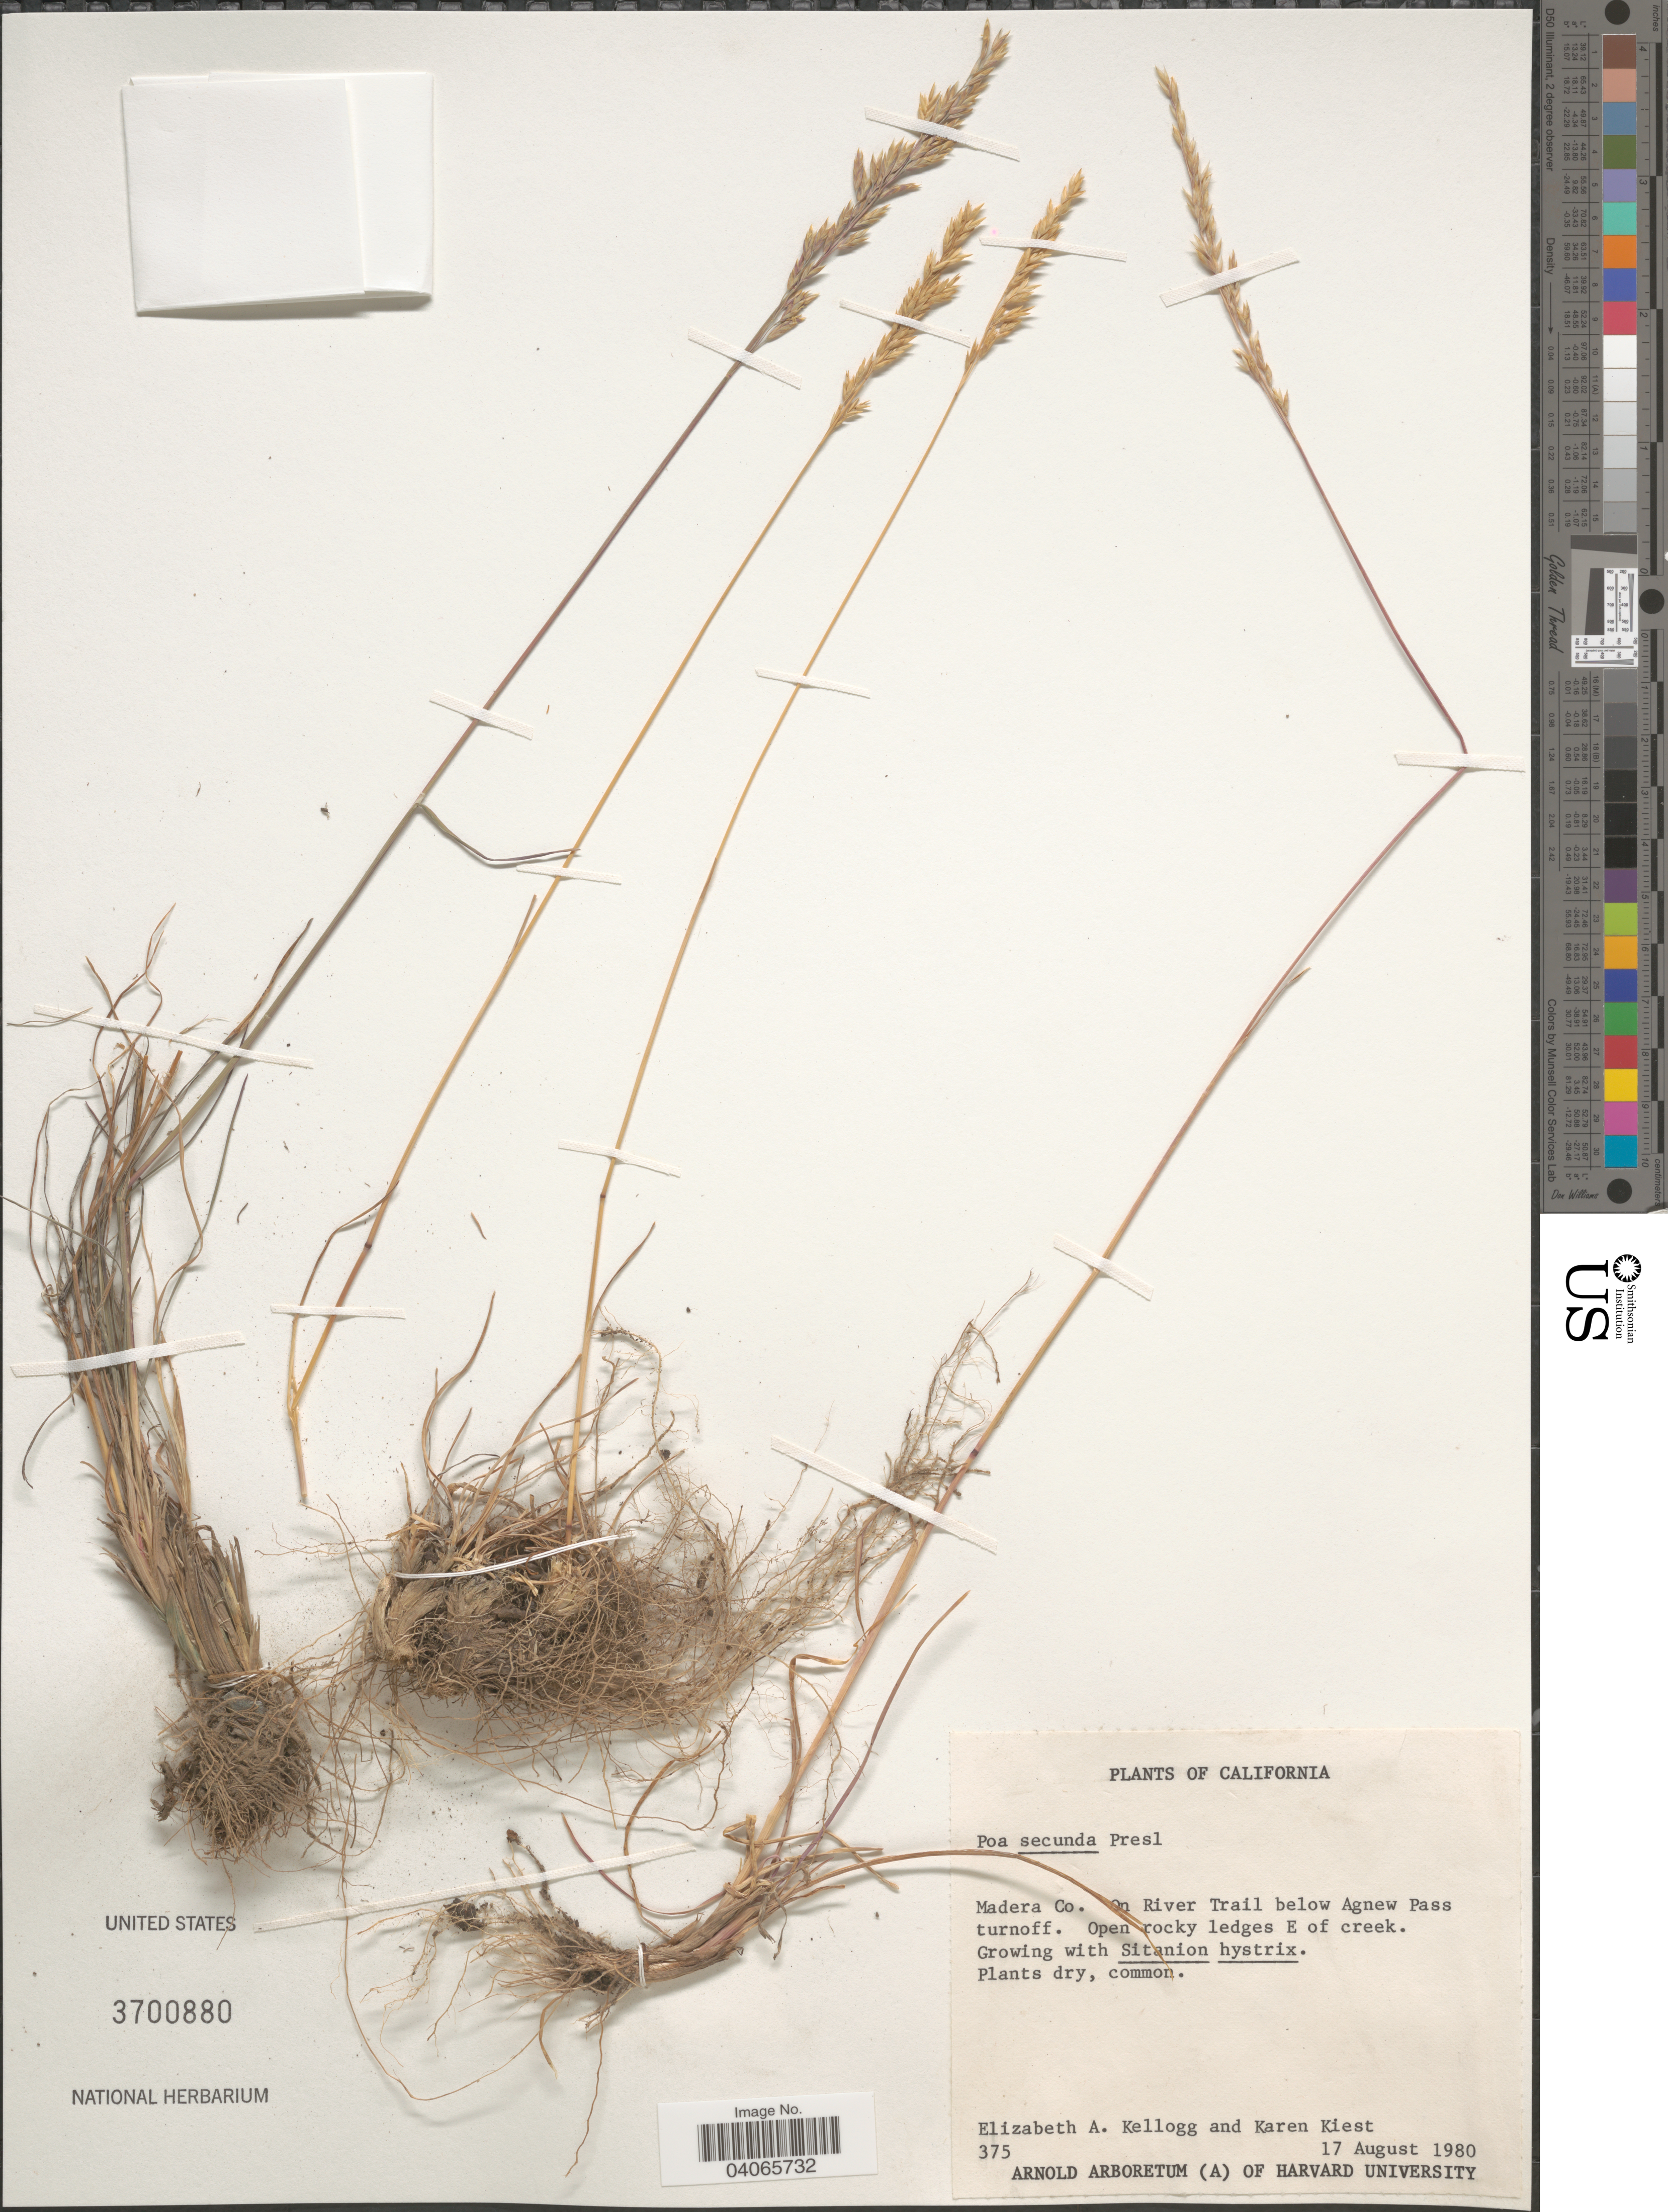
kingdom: Plantae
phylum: Tracheophyta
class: Liliopsida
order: Poales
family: Poaceae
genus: Poa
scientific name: Poa secunda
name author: J. Presl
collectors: E. A. Kellogg & K. Kiest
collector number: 375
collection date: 1980-08-17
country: United States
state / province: California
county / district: Madera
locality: Madera Co. On River Trail below Agnew Pass turnoff. Open rocky ledges E of creek.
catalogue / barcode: US 3700880